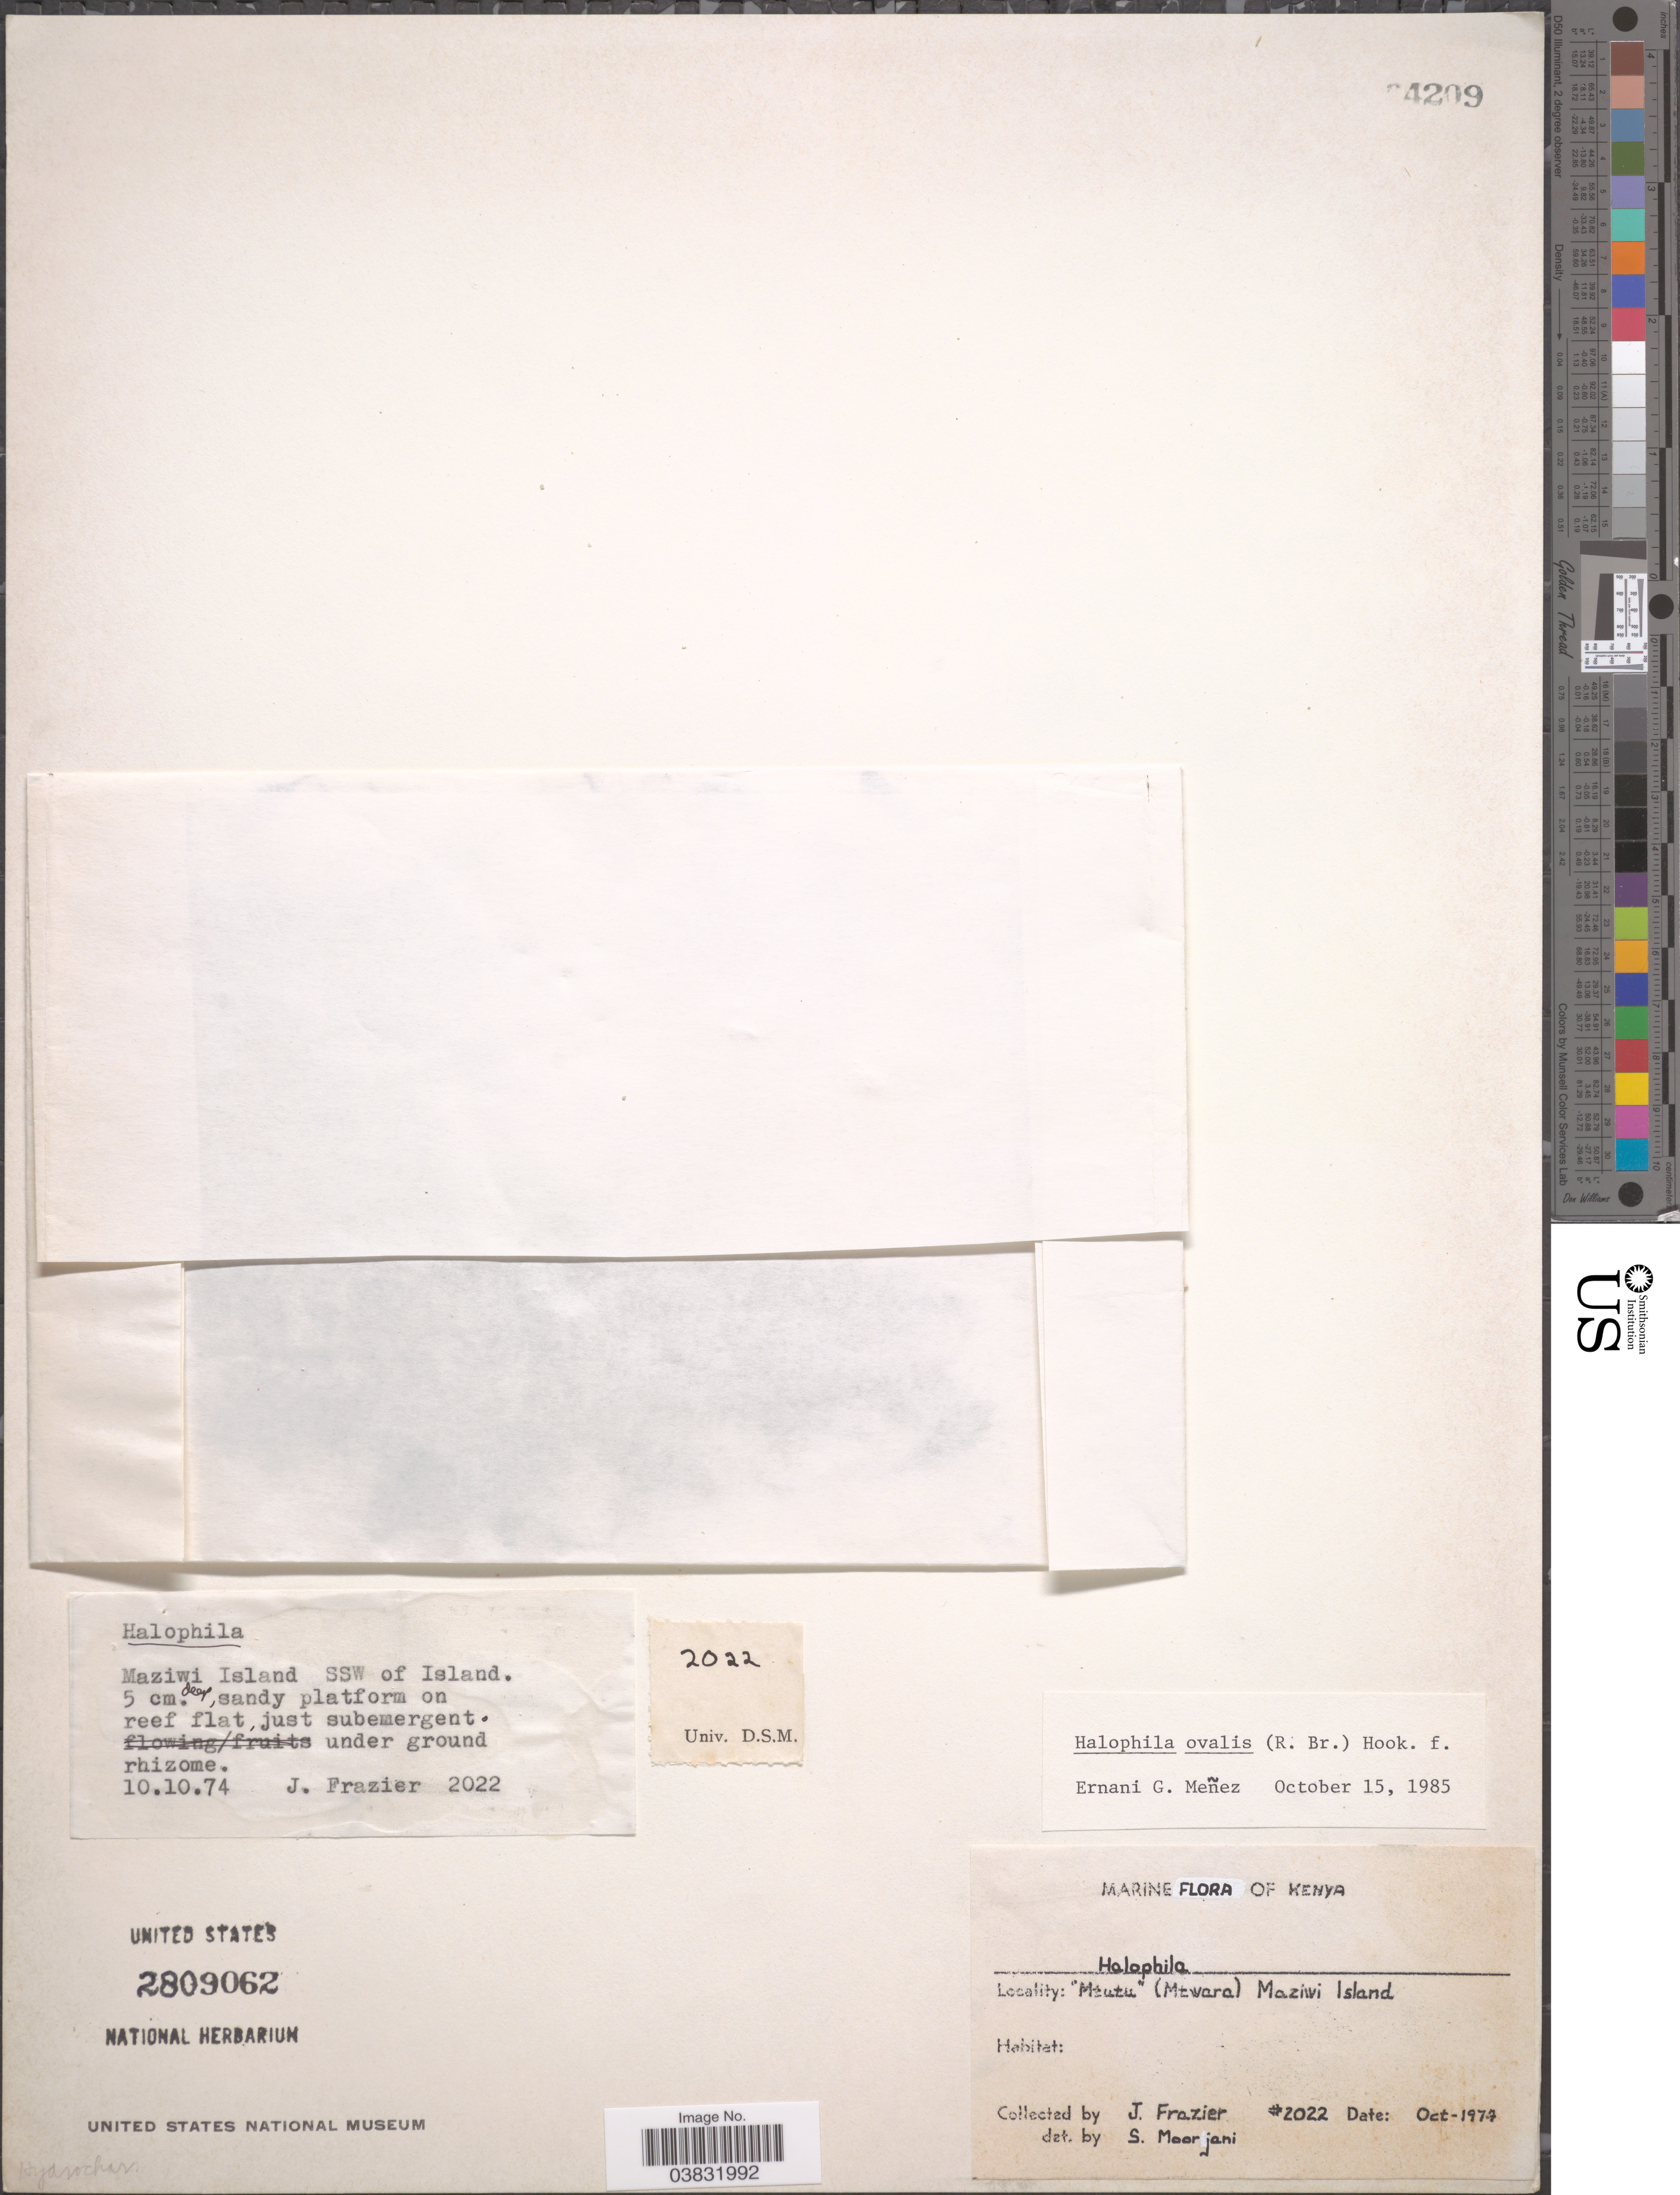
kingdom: Plantae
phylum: Tracheophyta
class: Liliopsida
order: Alismatales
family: Hydrocharitaceae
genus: Halophila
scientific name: Halophila ovalis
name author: (R. Br.) Hook. f.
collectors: J. Frazier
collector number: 2022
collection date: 1977-10-10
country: Kenya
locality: Mtutu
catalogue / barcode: US 2809062